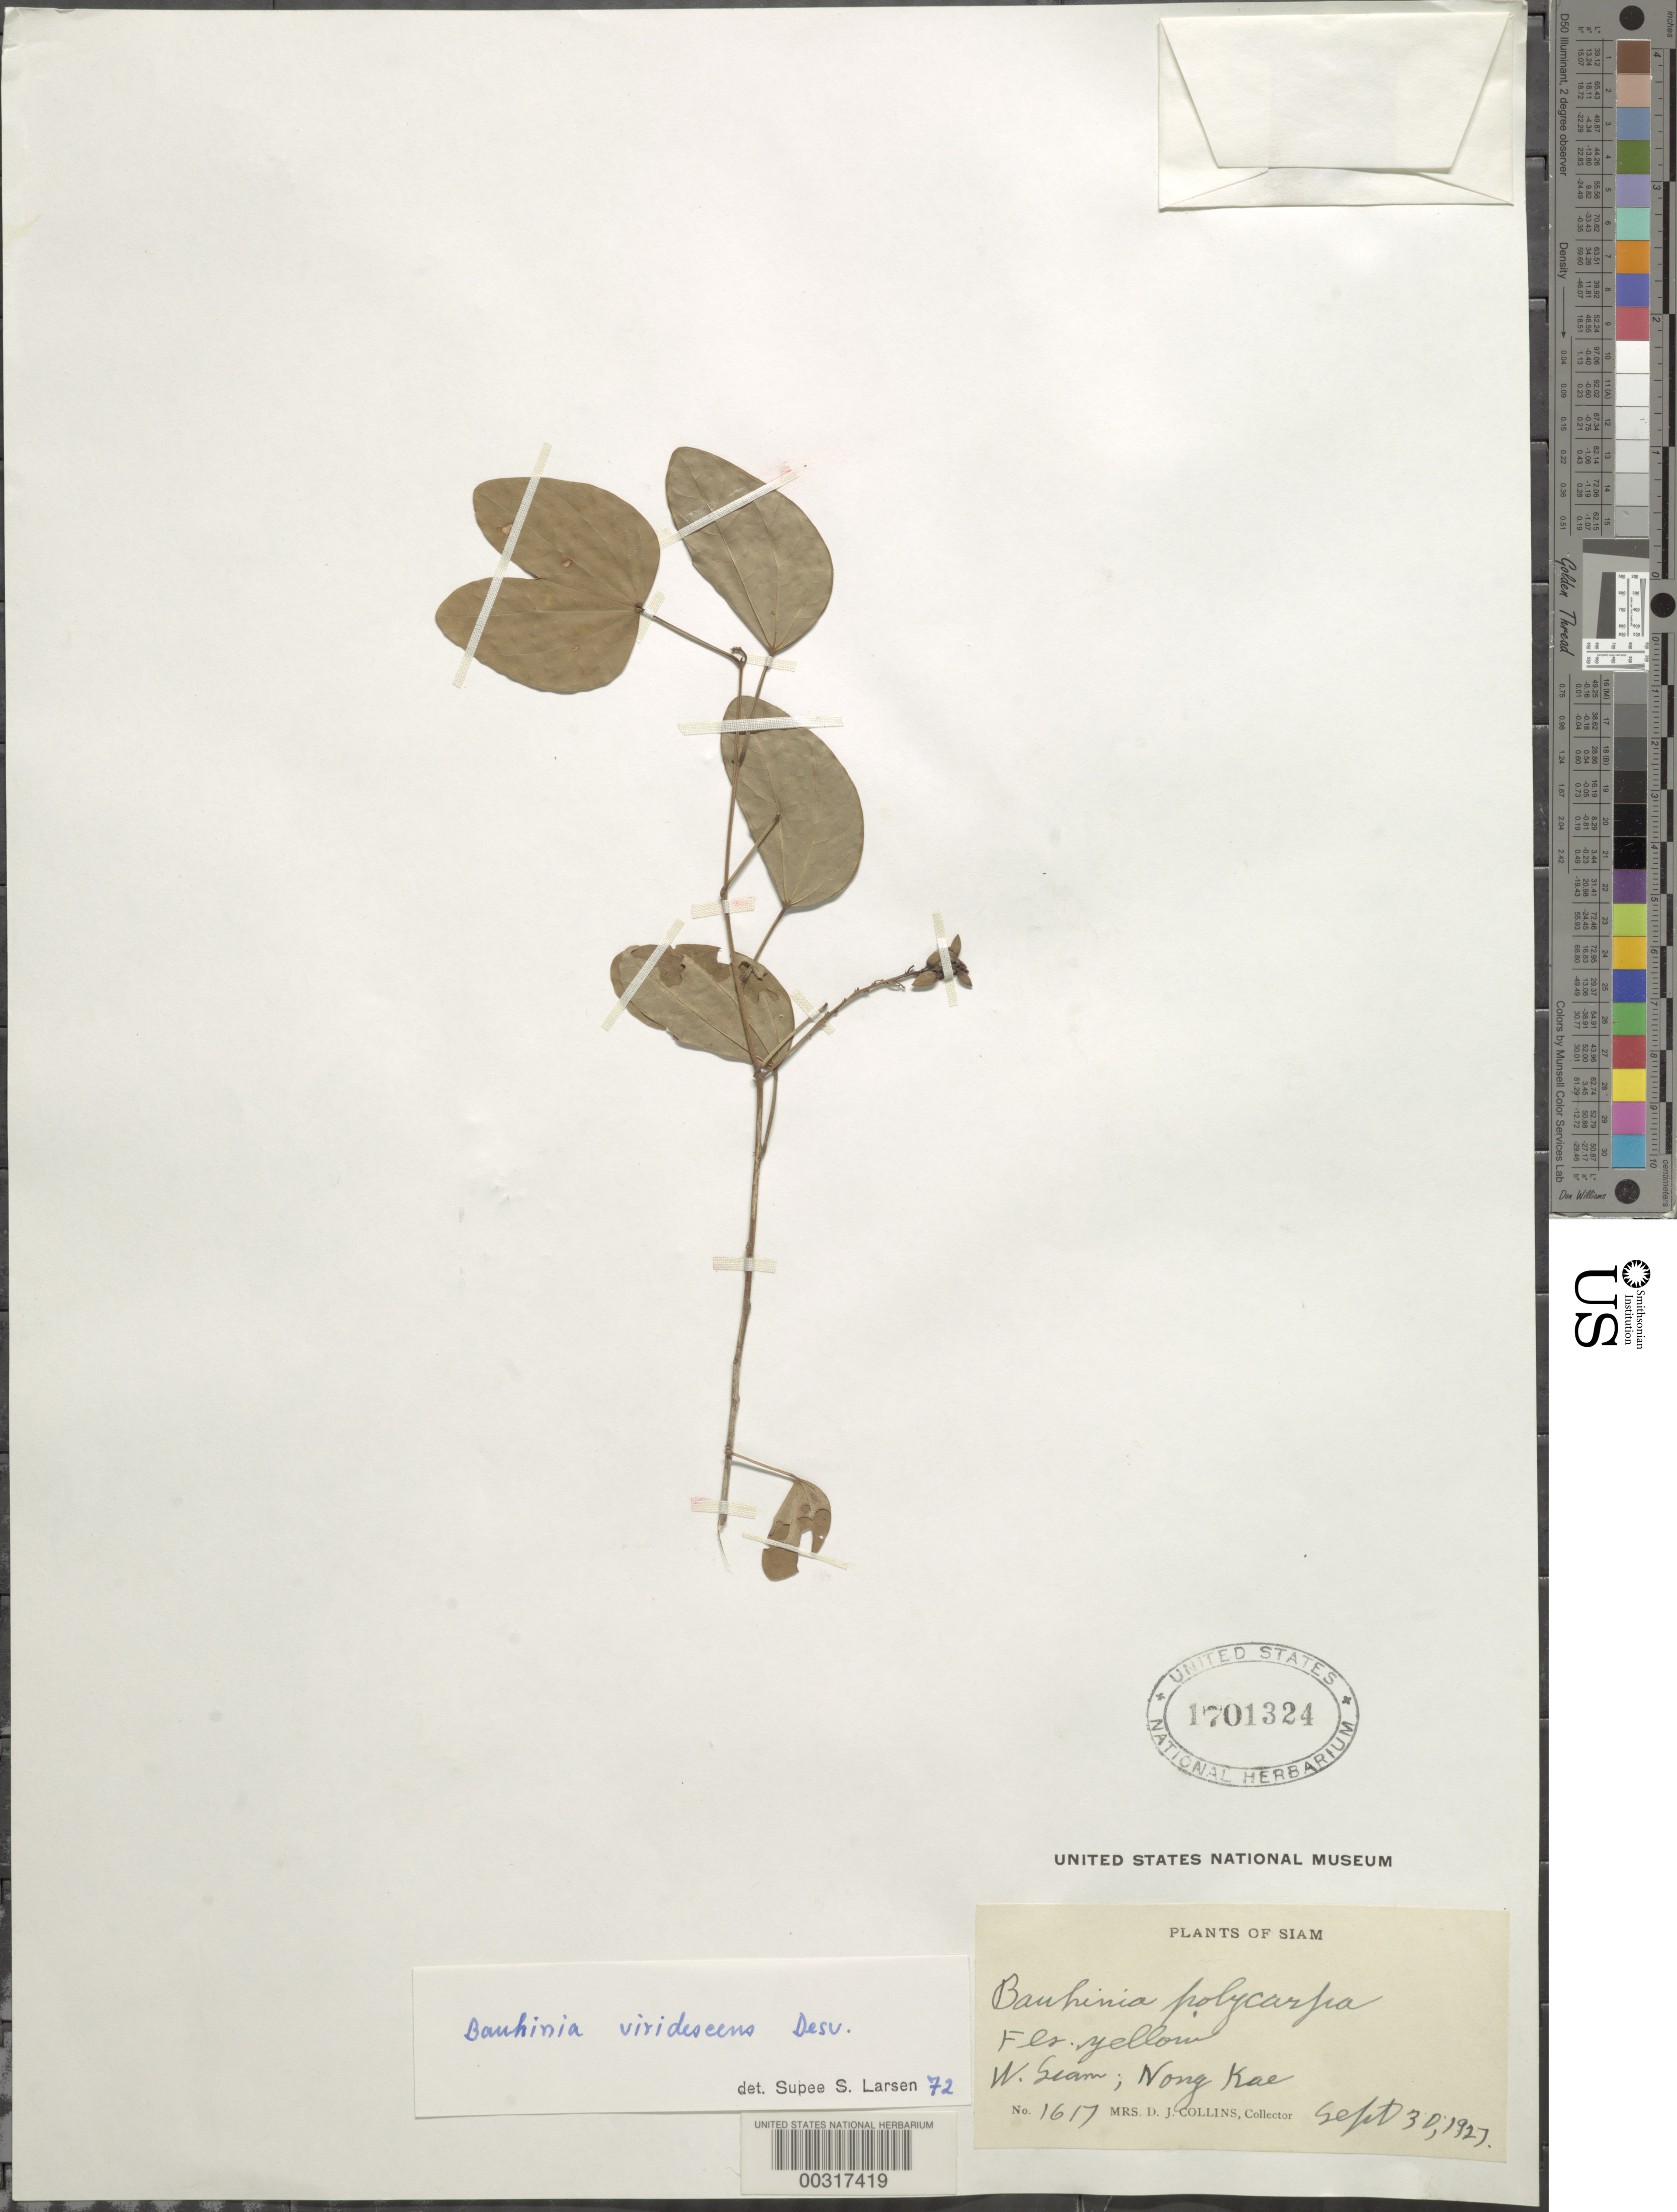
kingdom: Plantae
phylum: Tracheophyta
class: Magnoliopsida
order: Fabales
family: Fabaceae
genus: Bauhinia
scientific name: Bauhinia viridescens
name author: Desv.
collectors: Mrs. D. J. Collins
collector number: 1617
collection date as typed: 30 Sep 1927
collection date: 1927-09-30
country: Thailand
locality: Nong kae, w siam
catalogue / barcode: US 1701324